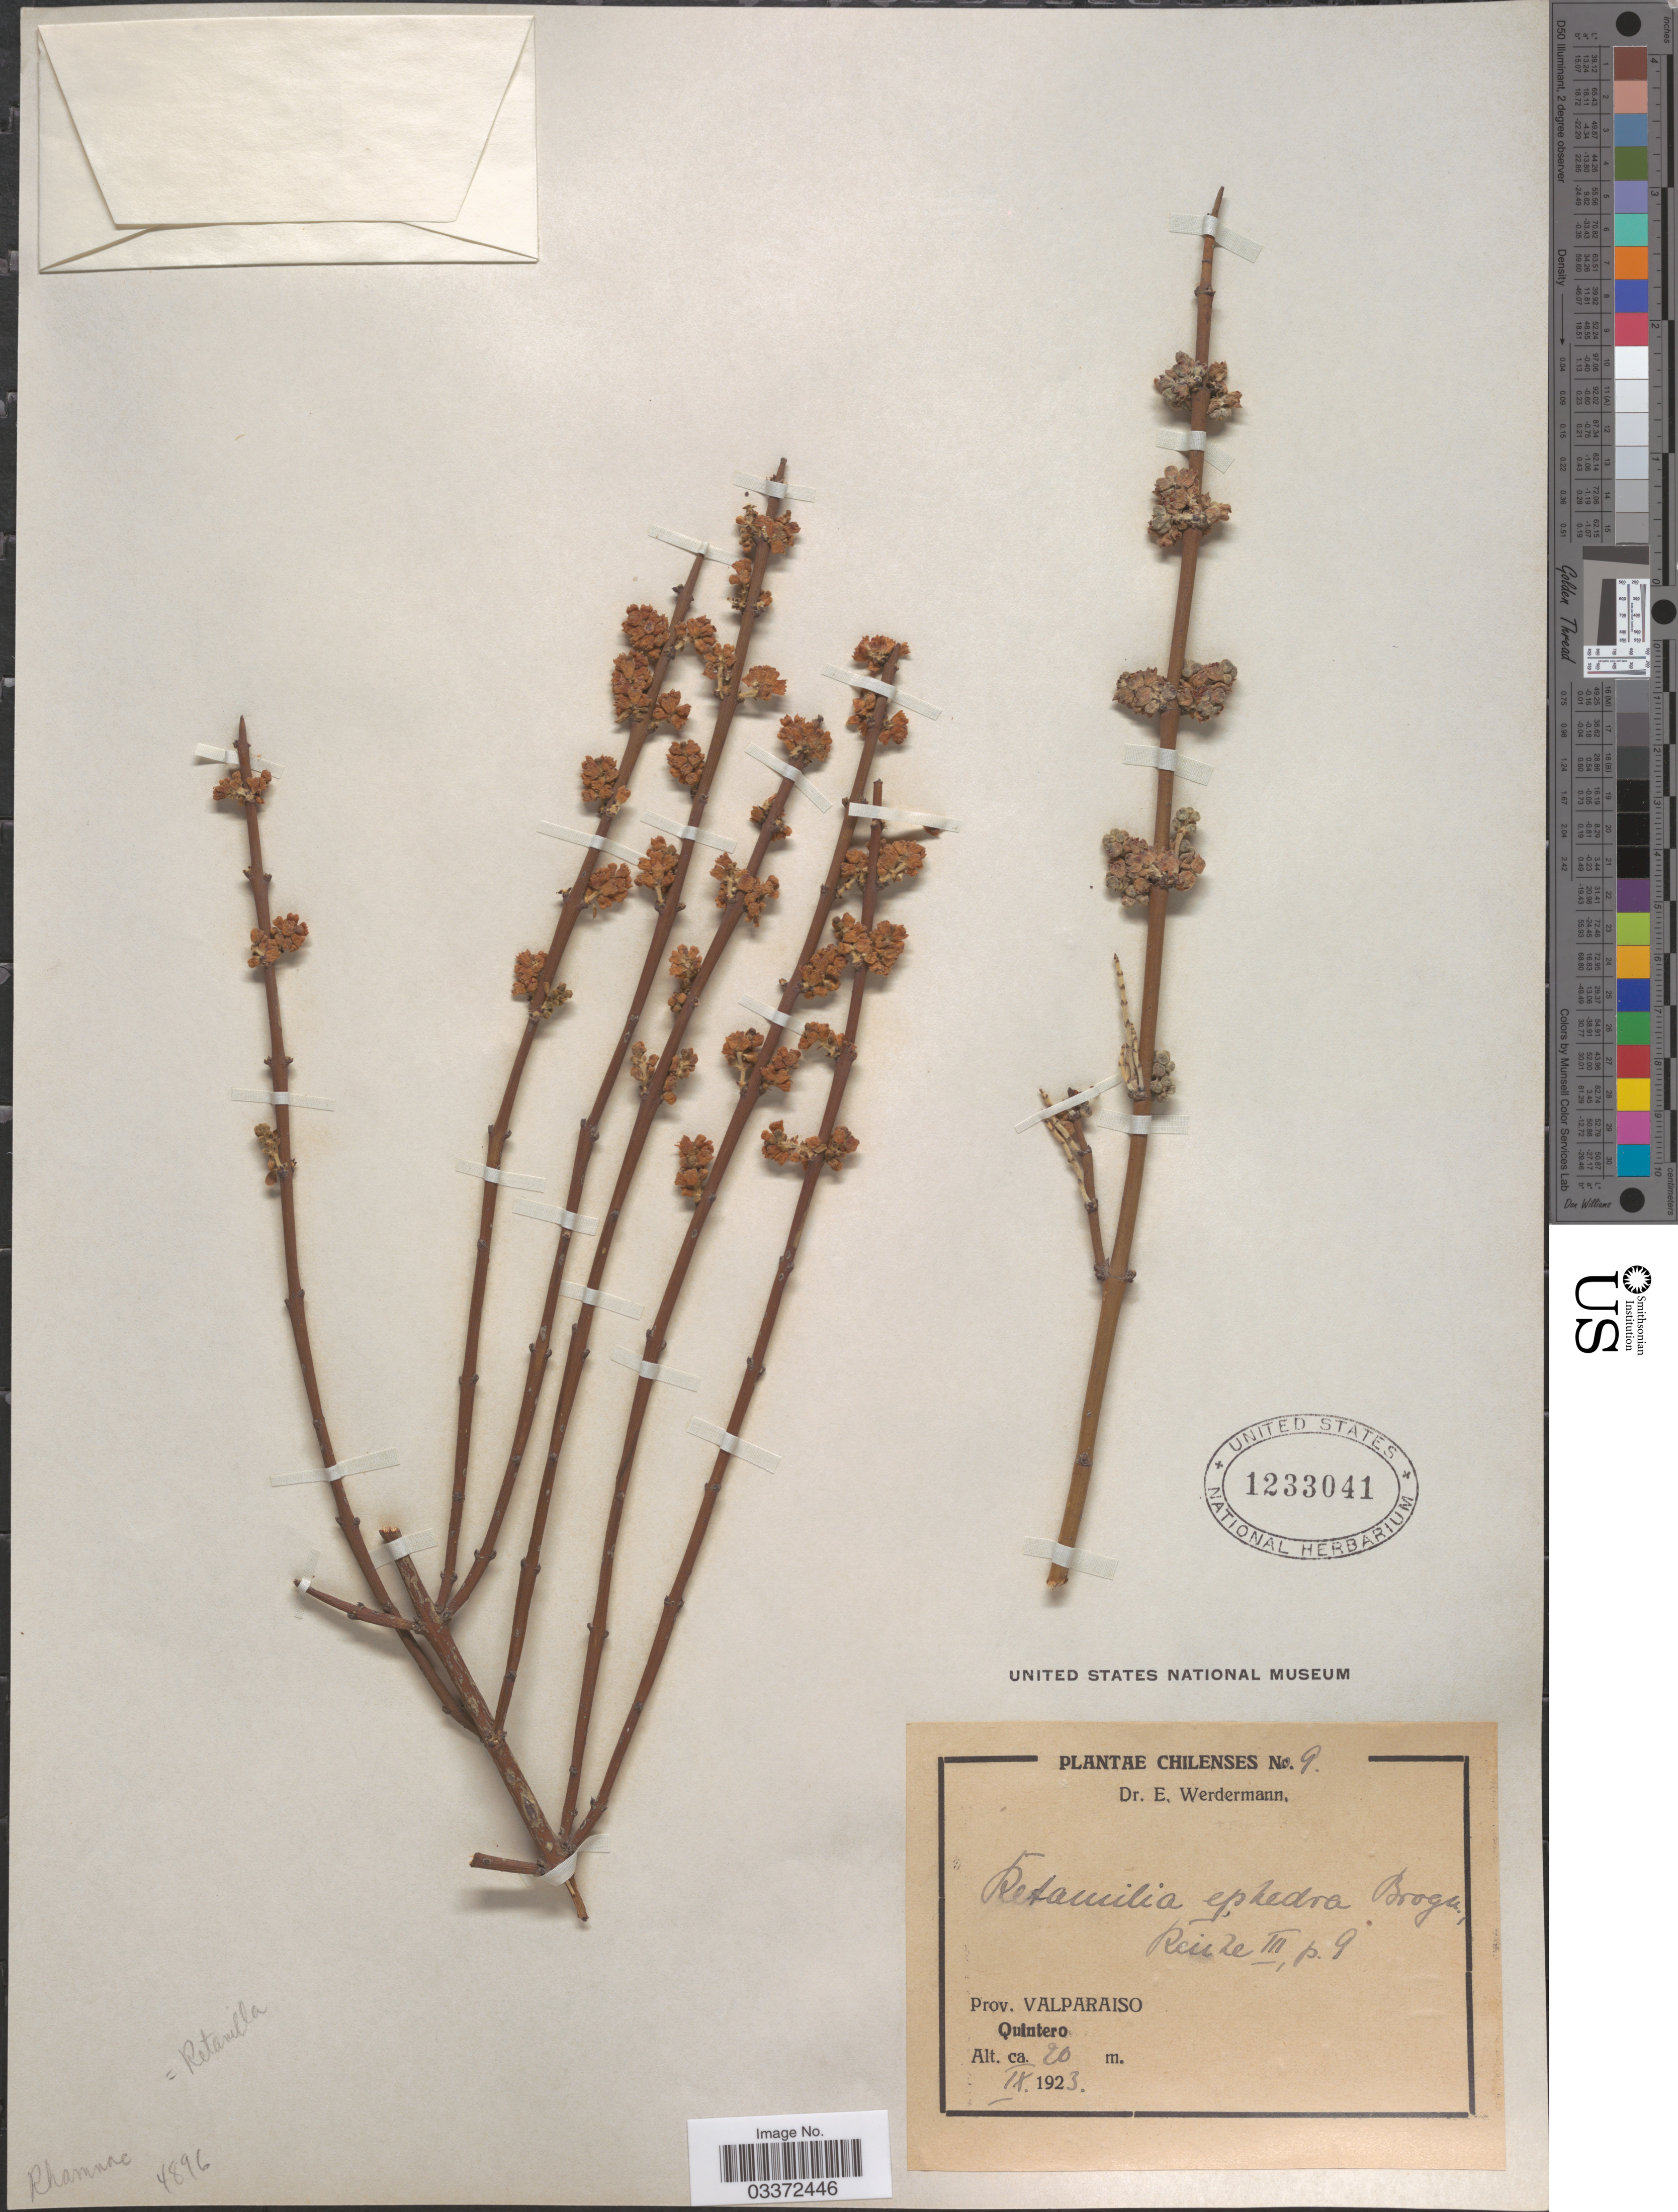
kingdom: Plantae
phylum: Tracheophyta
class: Magnoliopsida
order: Rosales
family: Rhamnaceae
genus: Retanilla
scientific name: Retanilla ephedra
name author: (Vent.) Brongn.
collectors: E. Werdermann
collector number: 9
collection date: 1923-09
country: Chile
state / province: Valparaíso (V)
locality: Quintero.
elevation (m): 20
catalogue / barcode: US 1233041